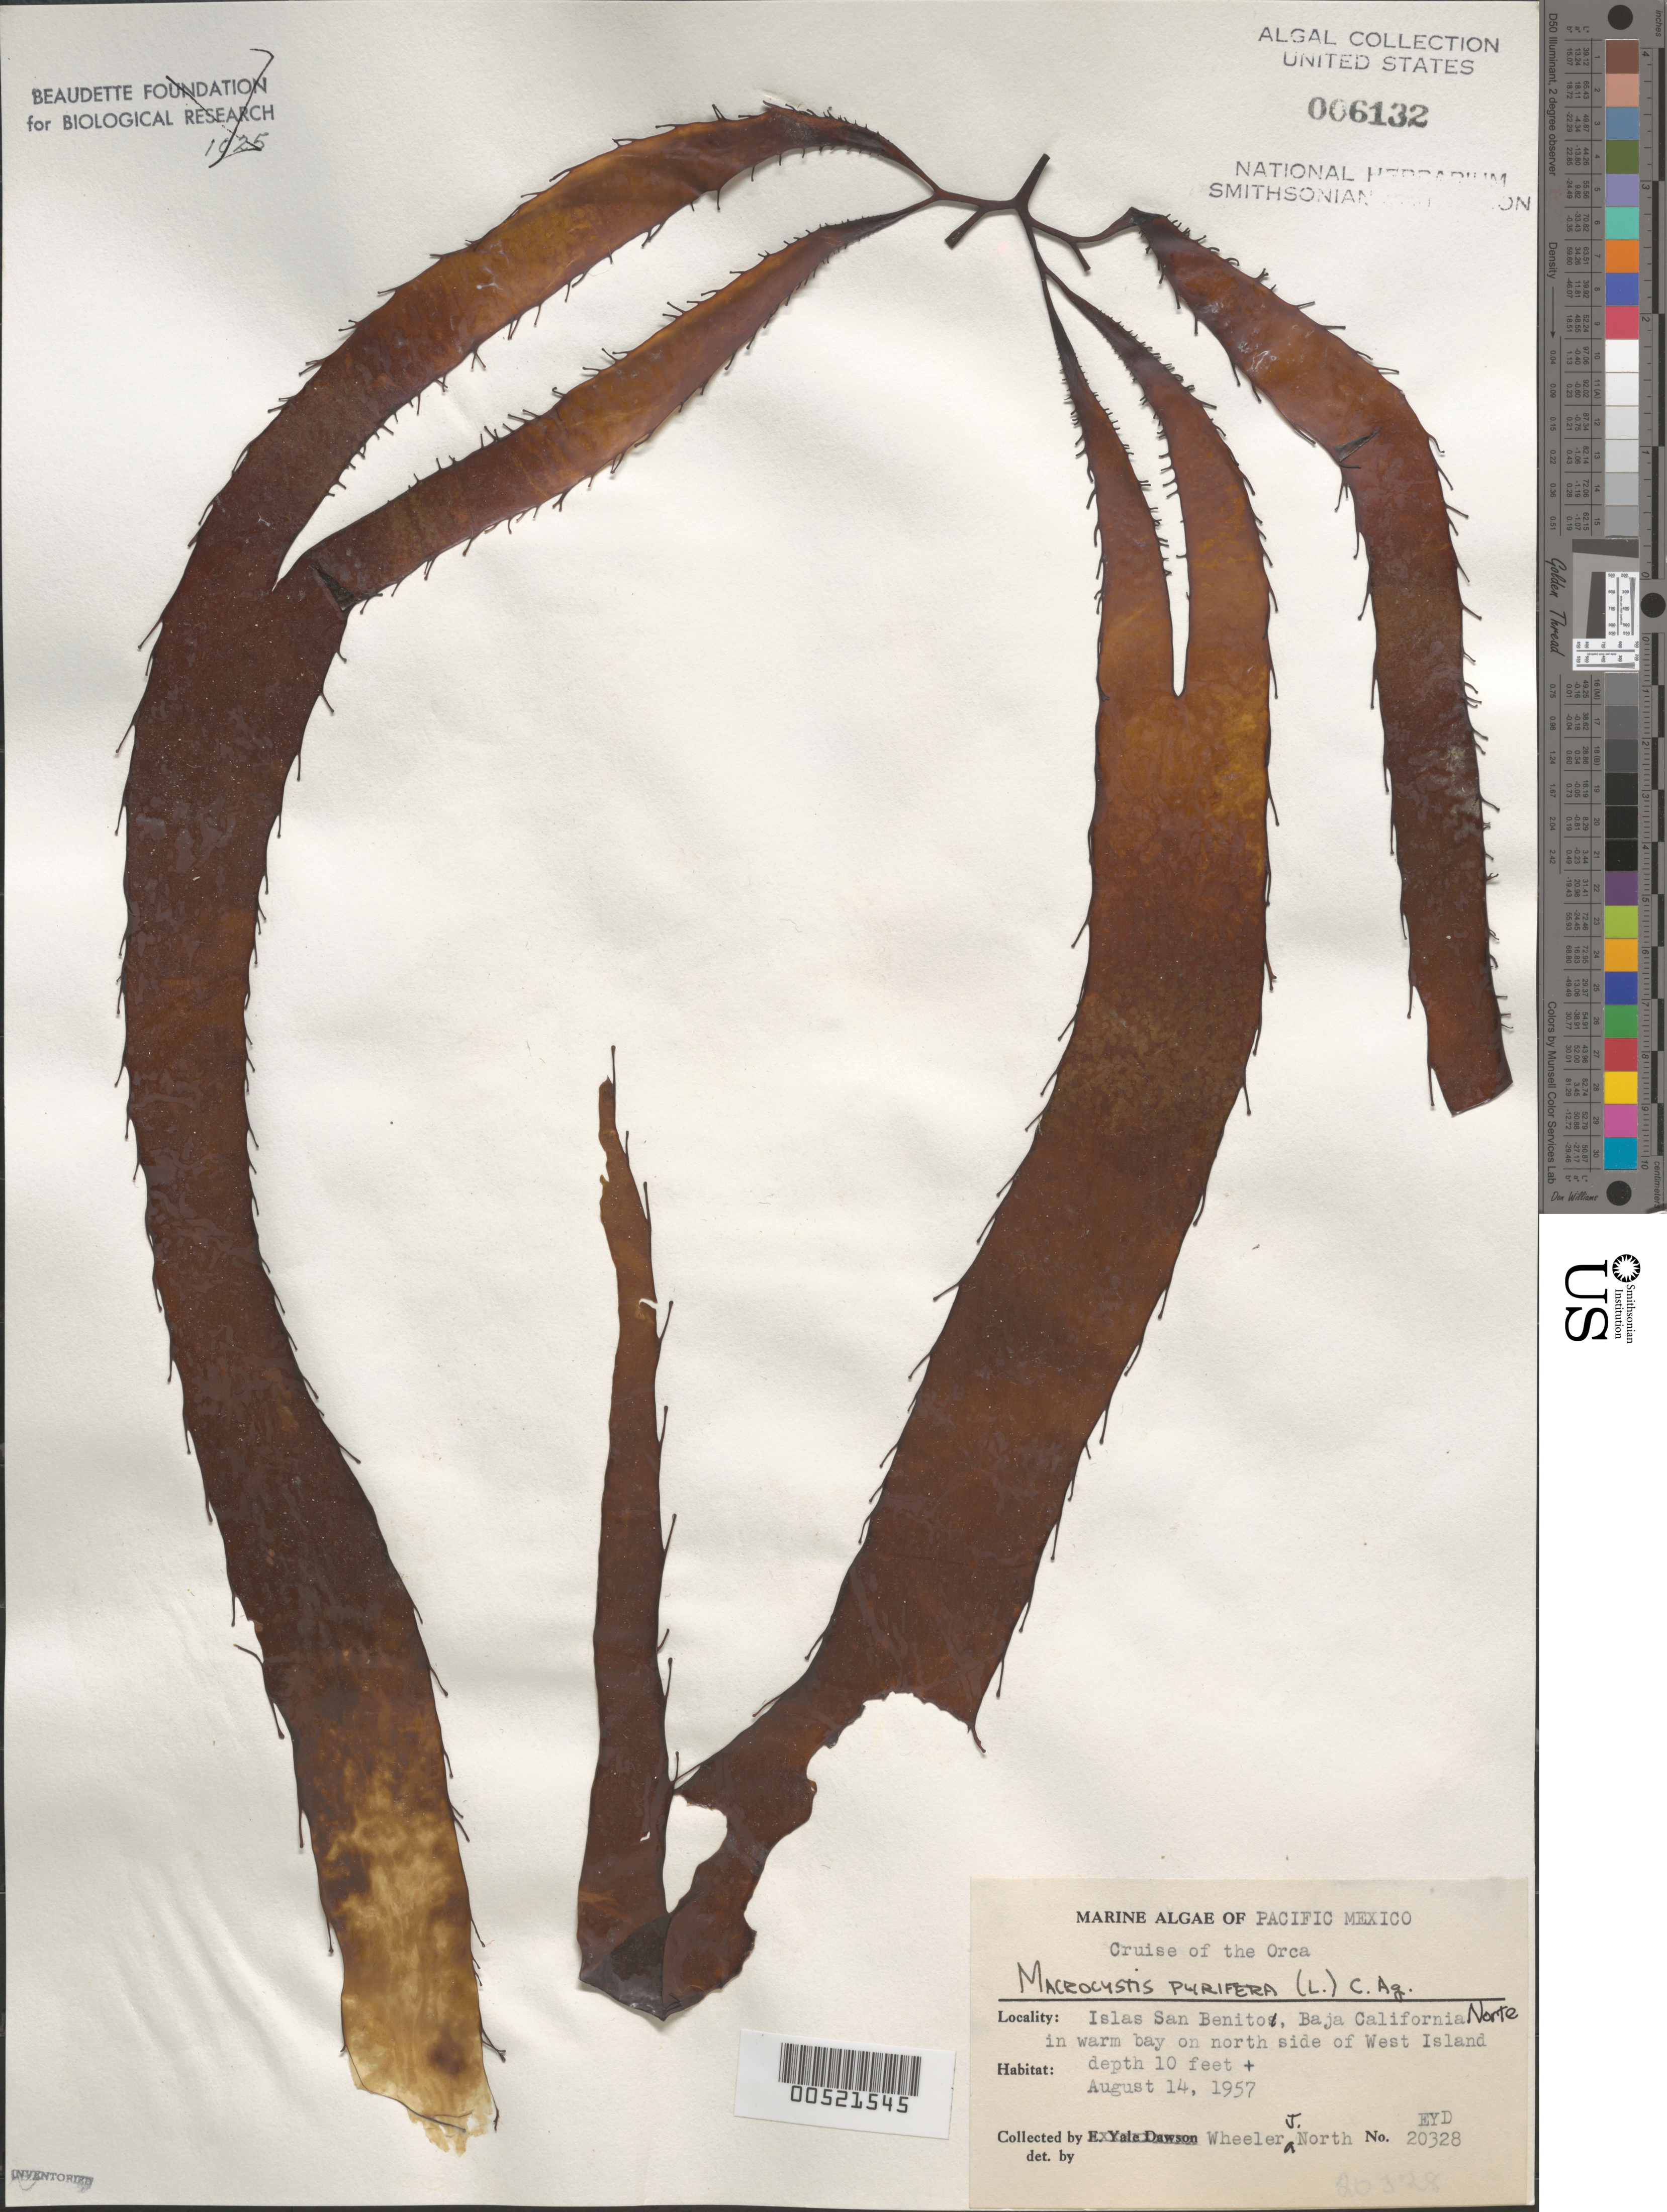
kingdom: Chromista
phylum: Ochrophyta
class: Phaeophyceae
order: Laminariales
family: Laminariaceae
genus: Macrocystis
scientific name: Macrocystis pyrifera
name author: (L.) C. Agardh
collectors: W. North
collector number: EYD 20328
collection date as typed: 14 Aug 1957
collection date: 1957-08-14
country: Mexico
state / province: Baja California Norte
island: West Island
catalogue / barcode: US 6132